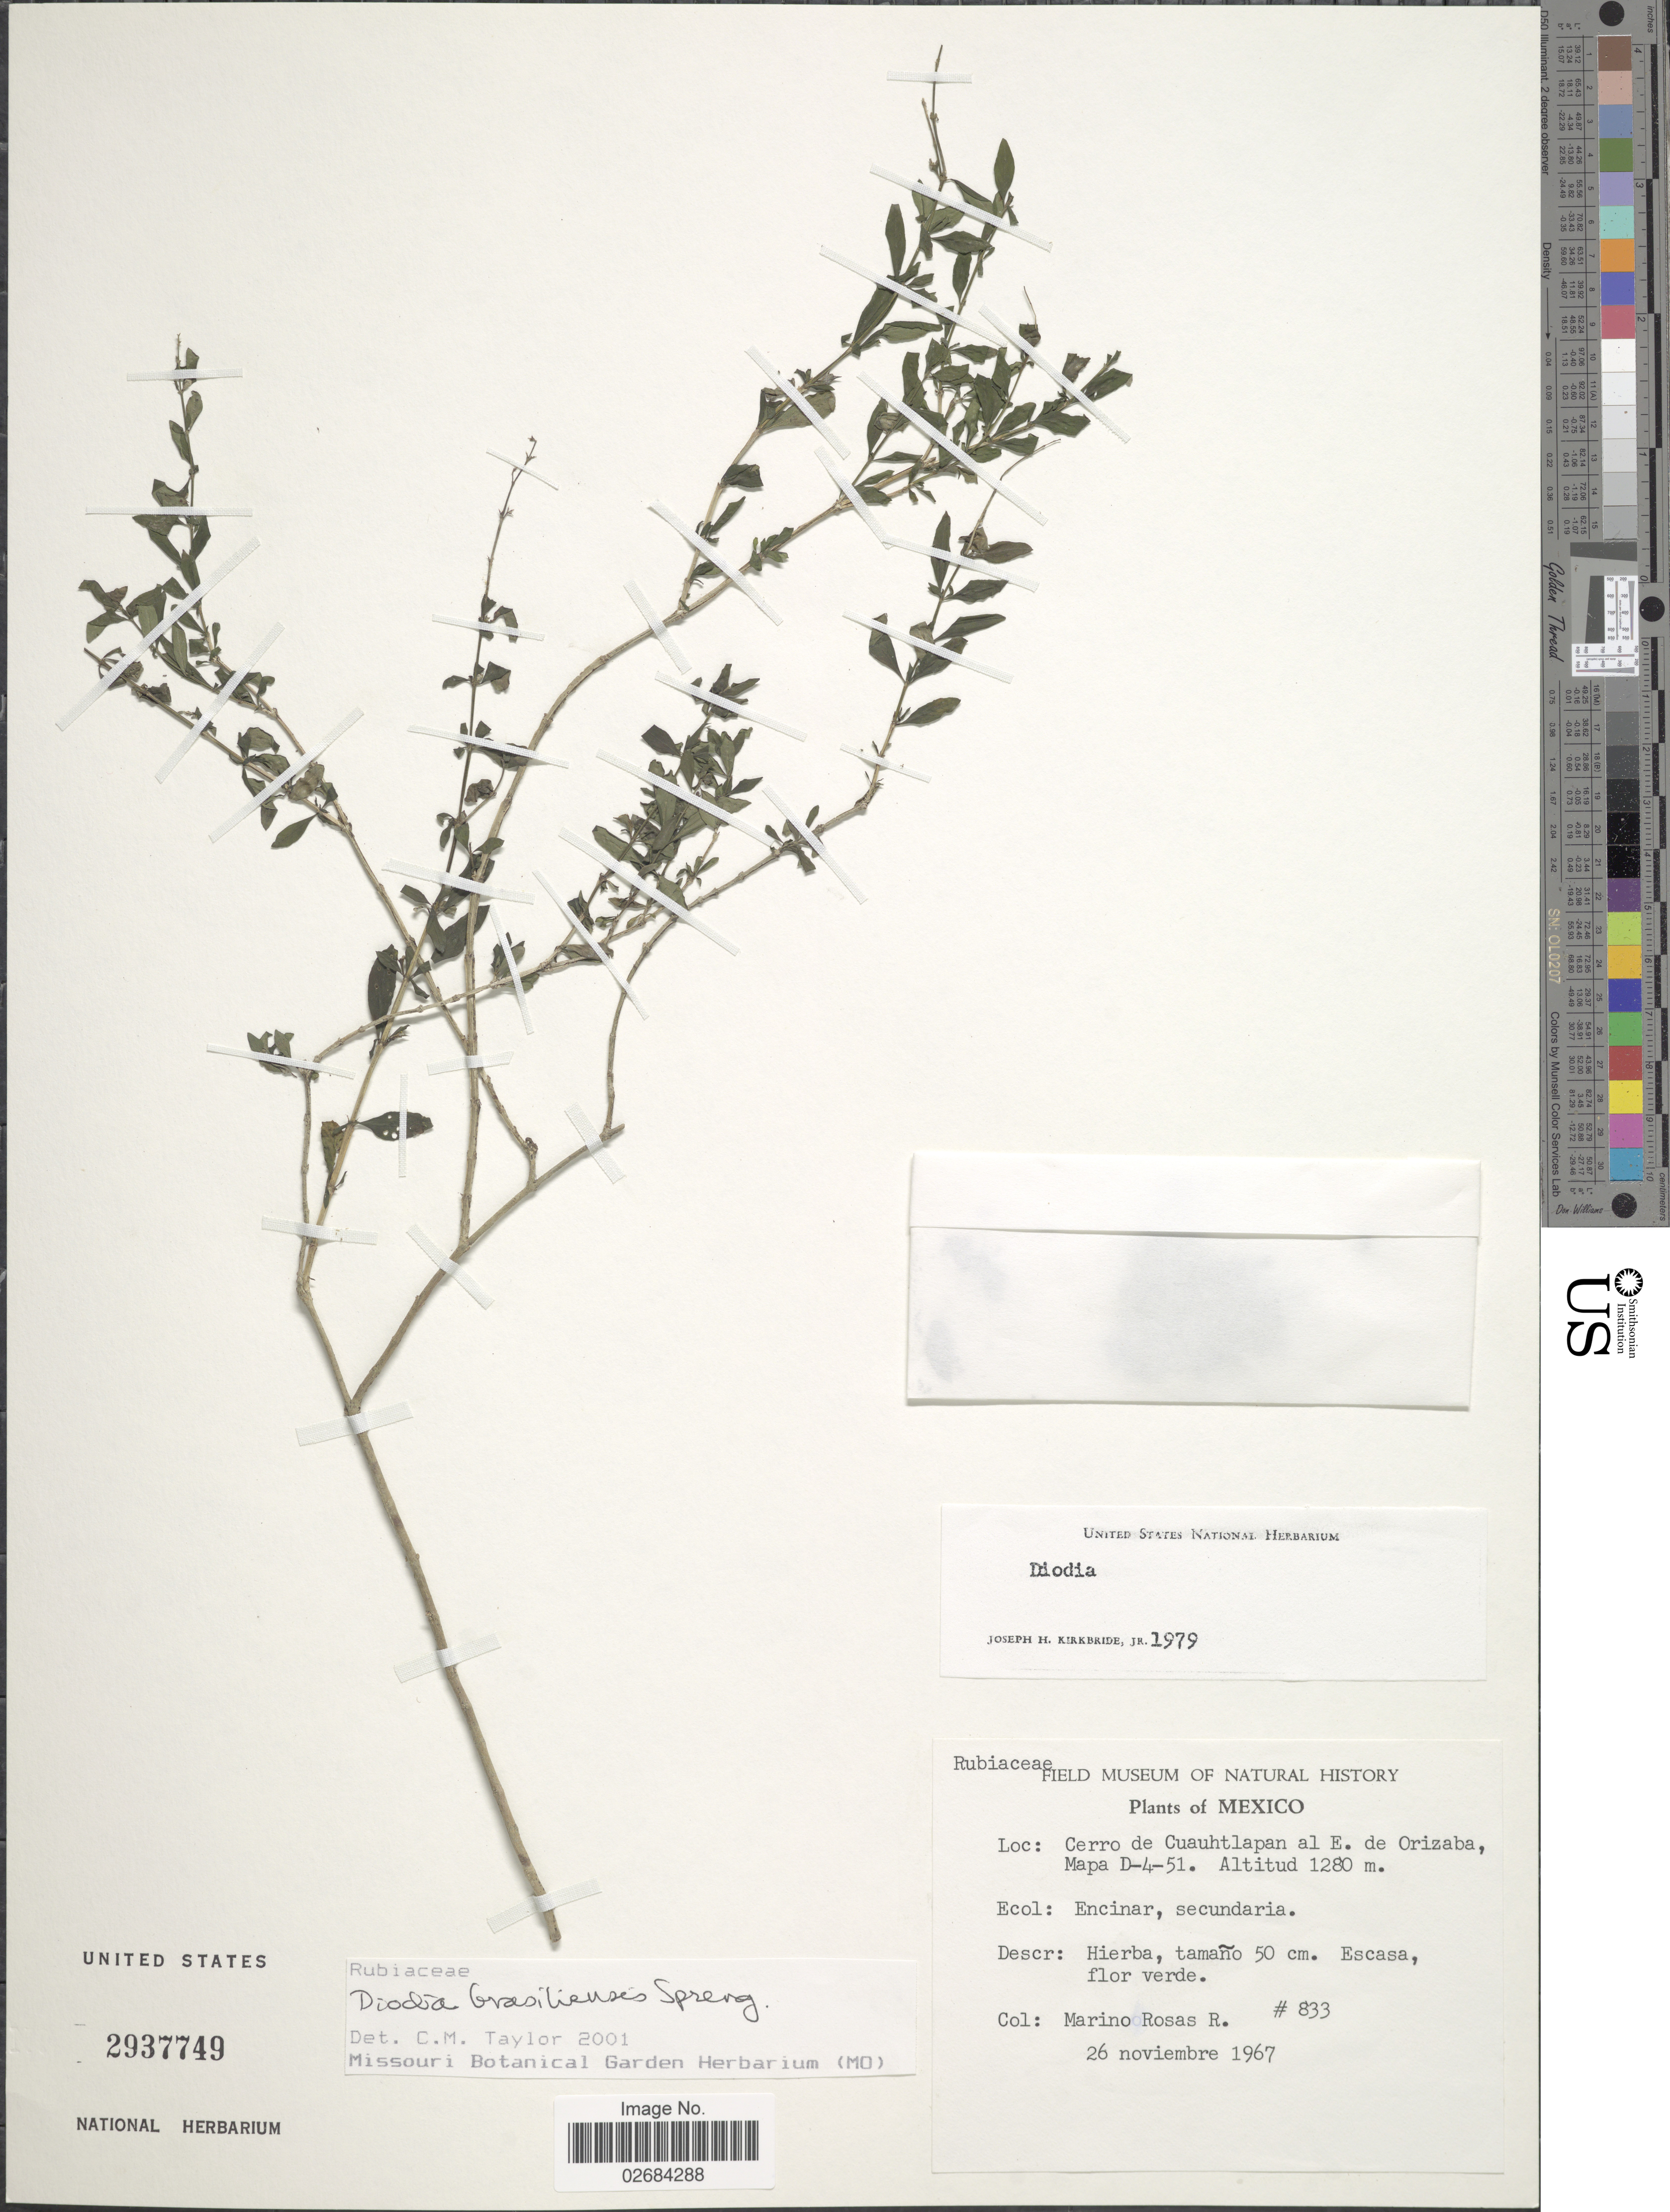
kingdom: Plantae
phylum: Tracheophyta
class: Magnoliopsida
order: Gentianales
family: Rubiaceae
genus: Diodia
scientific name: Diodia brasiliensis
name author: Spreng.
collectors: M. Rosas R.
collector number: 833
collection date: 1967-11-26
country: Mexico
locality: Cerro de Cuauhtlapan al E. de Orizaba, Mapa D-4-51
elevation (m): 1280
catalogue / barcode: US 2937749